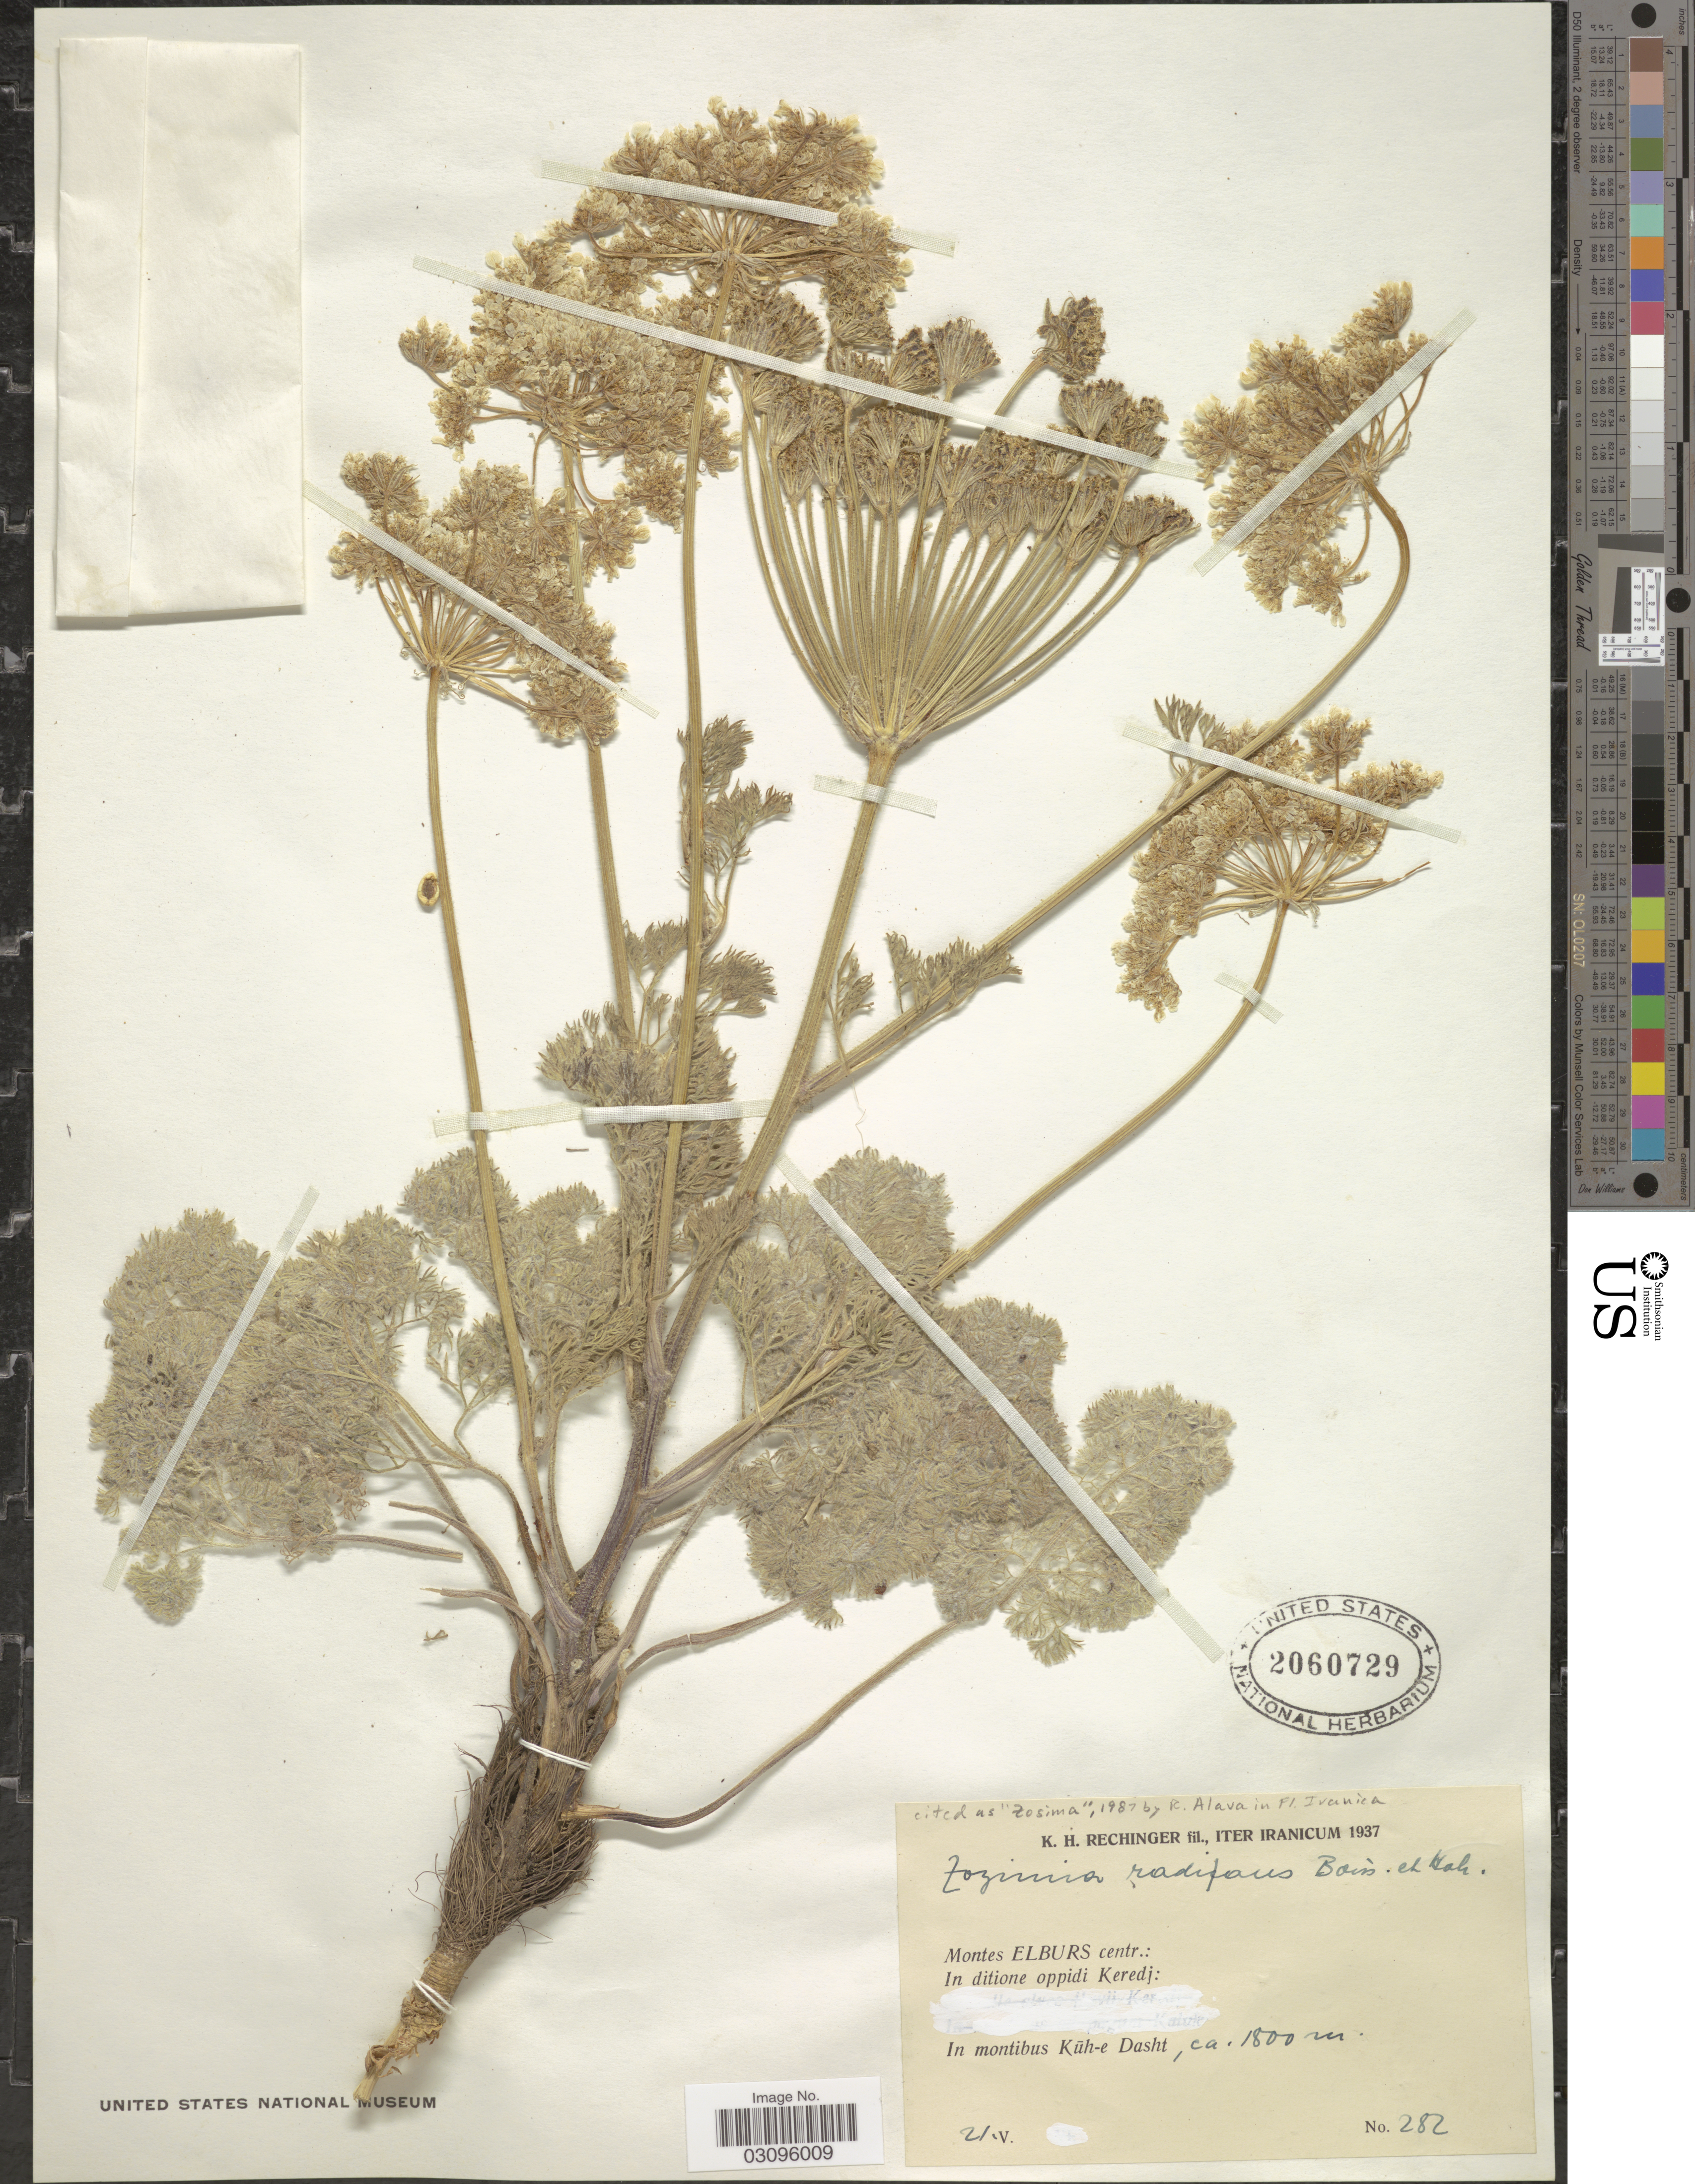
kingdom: Plantae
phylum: Tracheophyta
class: Magnoliopsida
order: Apiales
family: Apiaceae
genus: Zosima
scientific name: Zosima radians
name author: Boiss. & Hohen.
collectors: K. H. Rechinger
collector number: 282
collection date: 1937-05-21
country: Iran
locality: Montes Elburs centr.: In ditione oppidi Keredj. In montibus Kūh-e Dasht.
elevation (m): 1800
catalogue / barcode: US 2060729